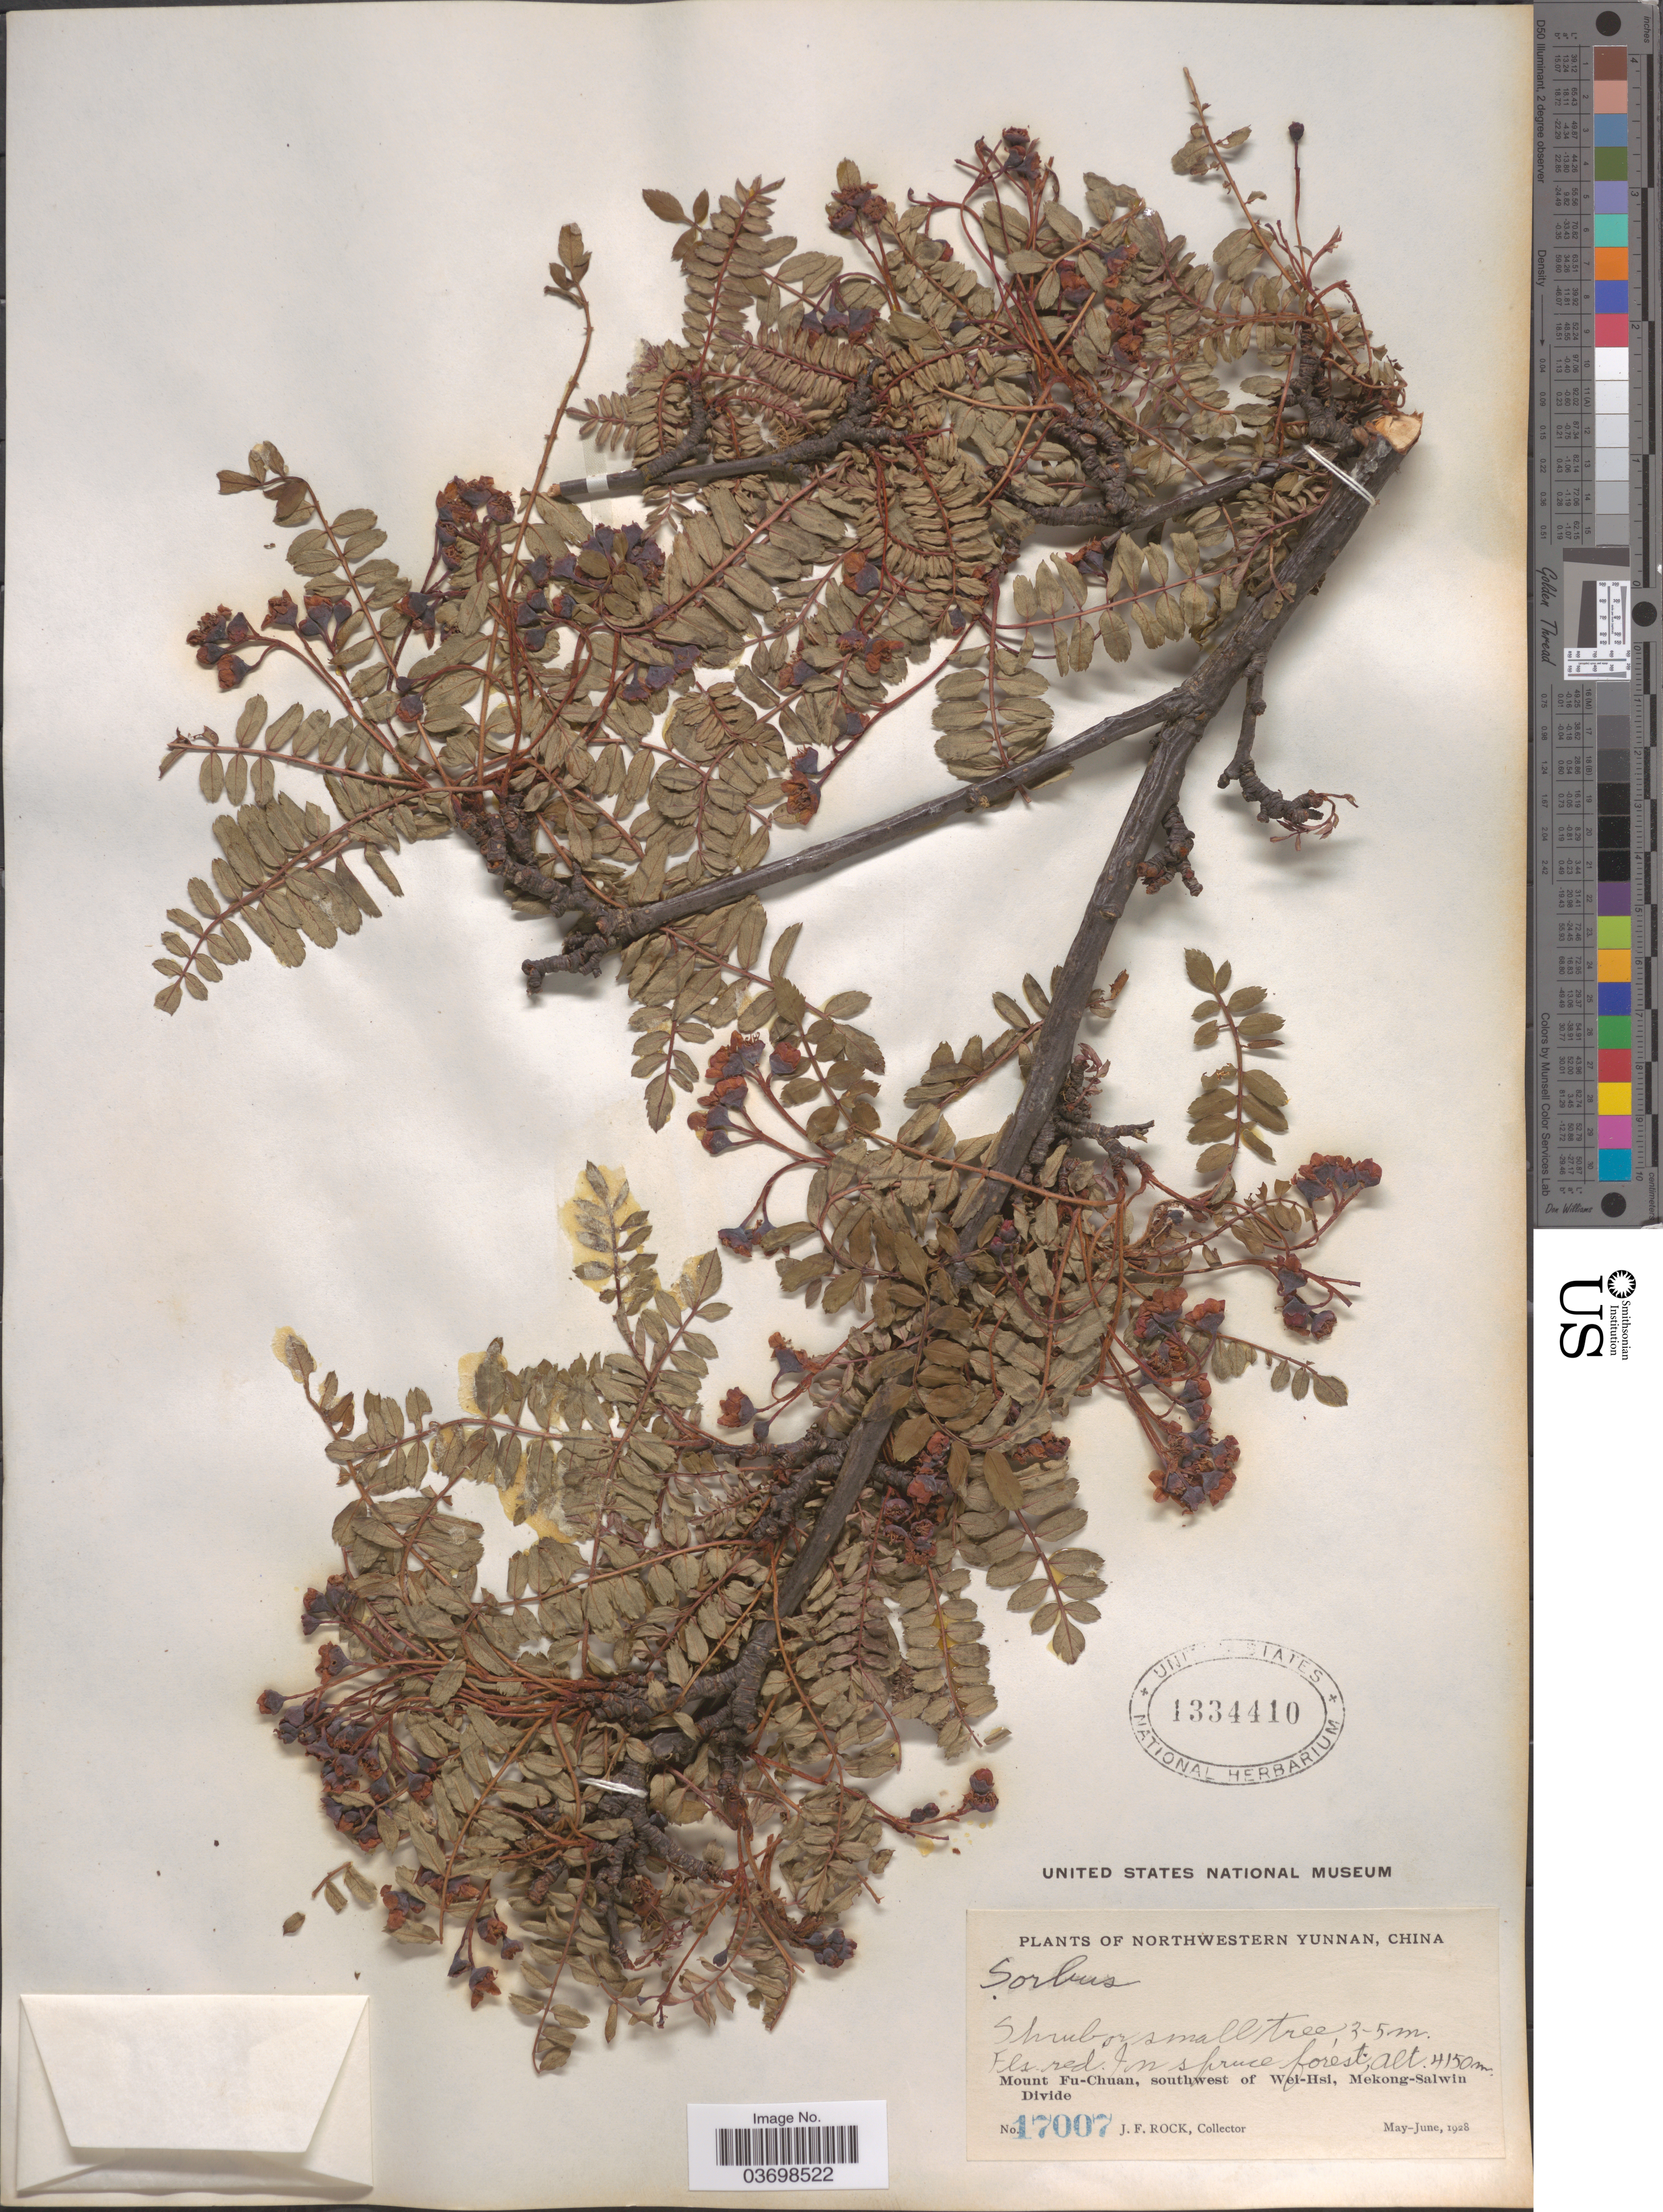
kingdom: Plantae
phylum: Tracheophyta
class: Magnoliopsida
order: Rosales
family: Rosaceae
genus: Sorbus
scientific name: Sorbus sp.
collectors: J. Rock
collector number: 17007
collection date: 1928-05/1928-06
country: China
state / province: Yunnan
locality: Northwestern Yunnan. Mount Fu-Chuan, southwest of Wei-Hsi, Mekong-Salwin Divide.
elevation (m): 4150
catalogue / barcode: US 1334410